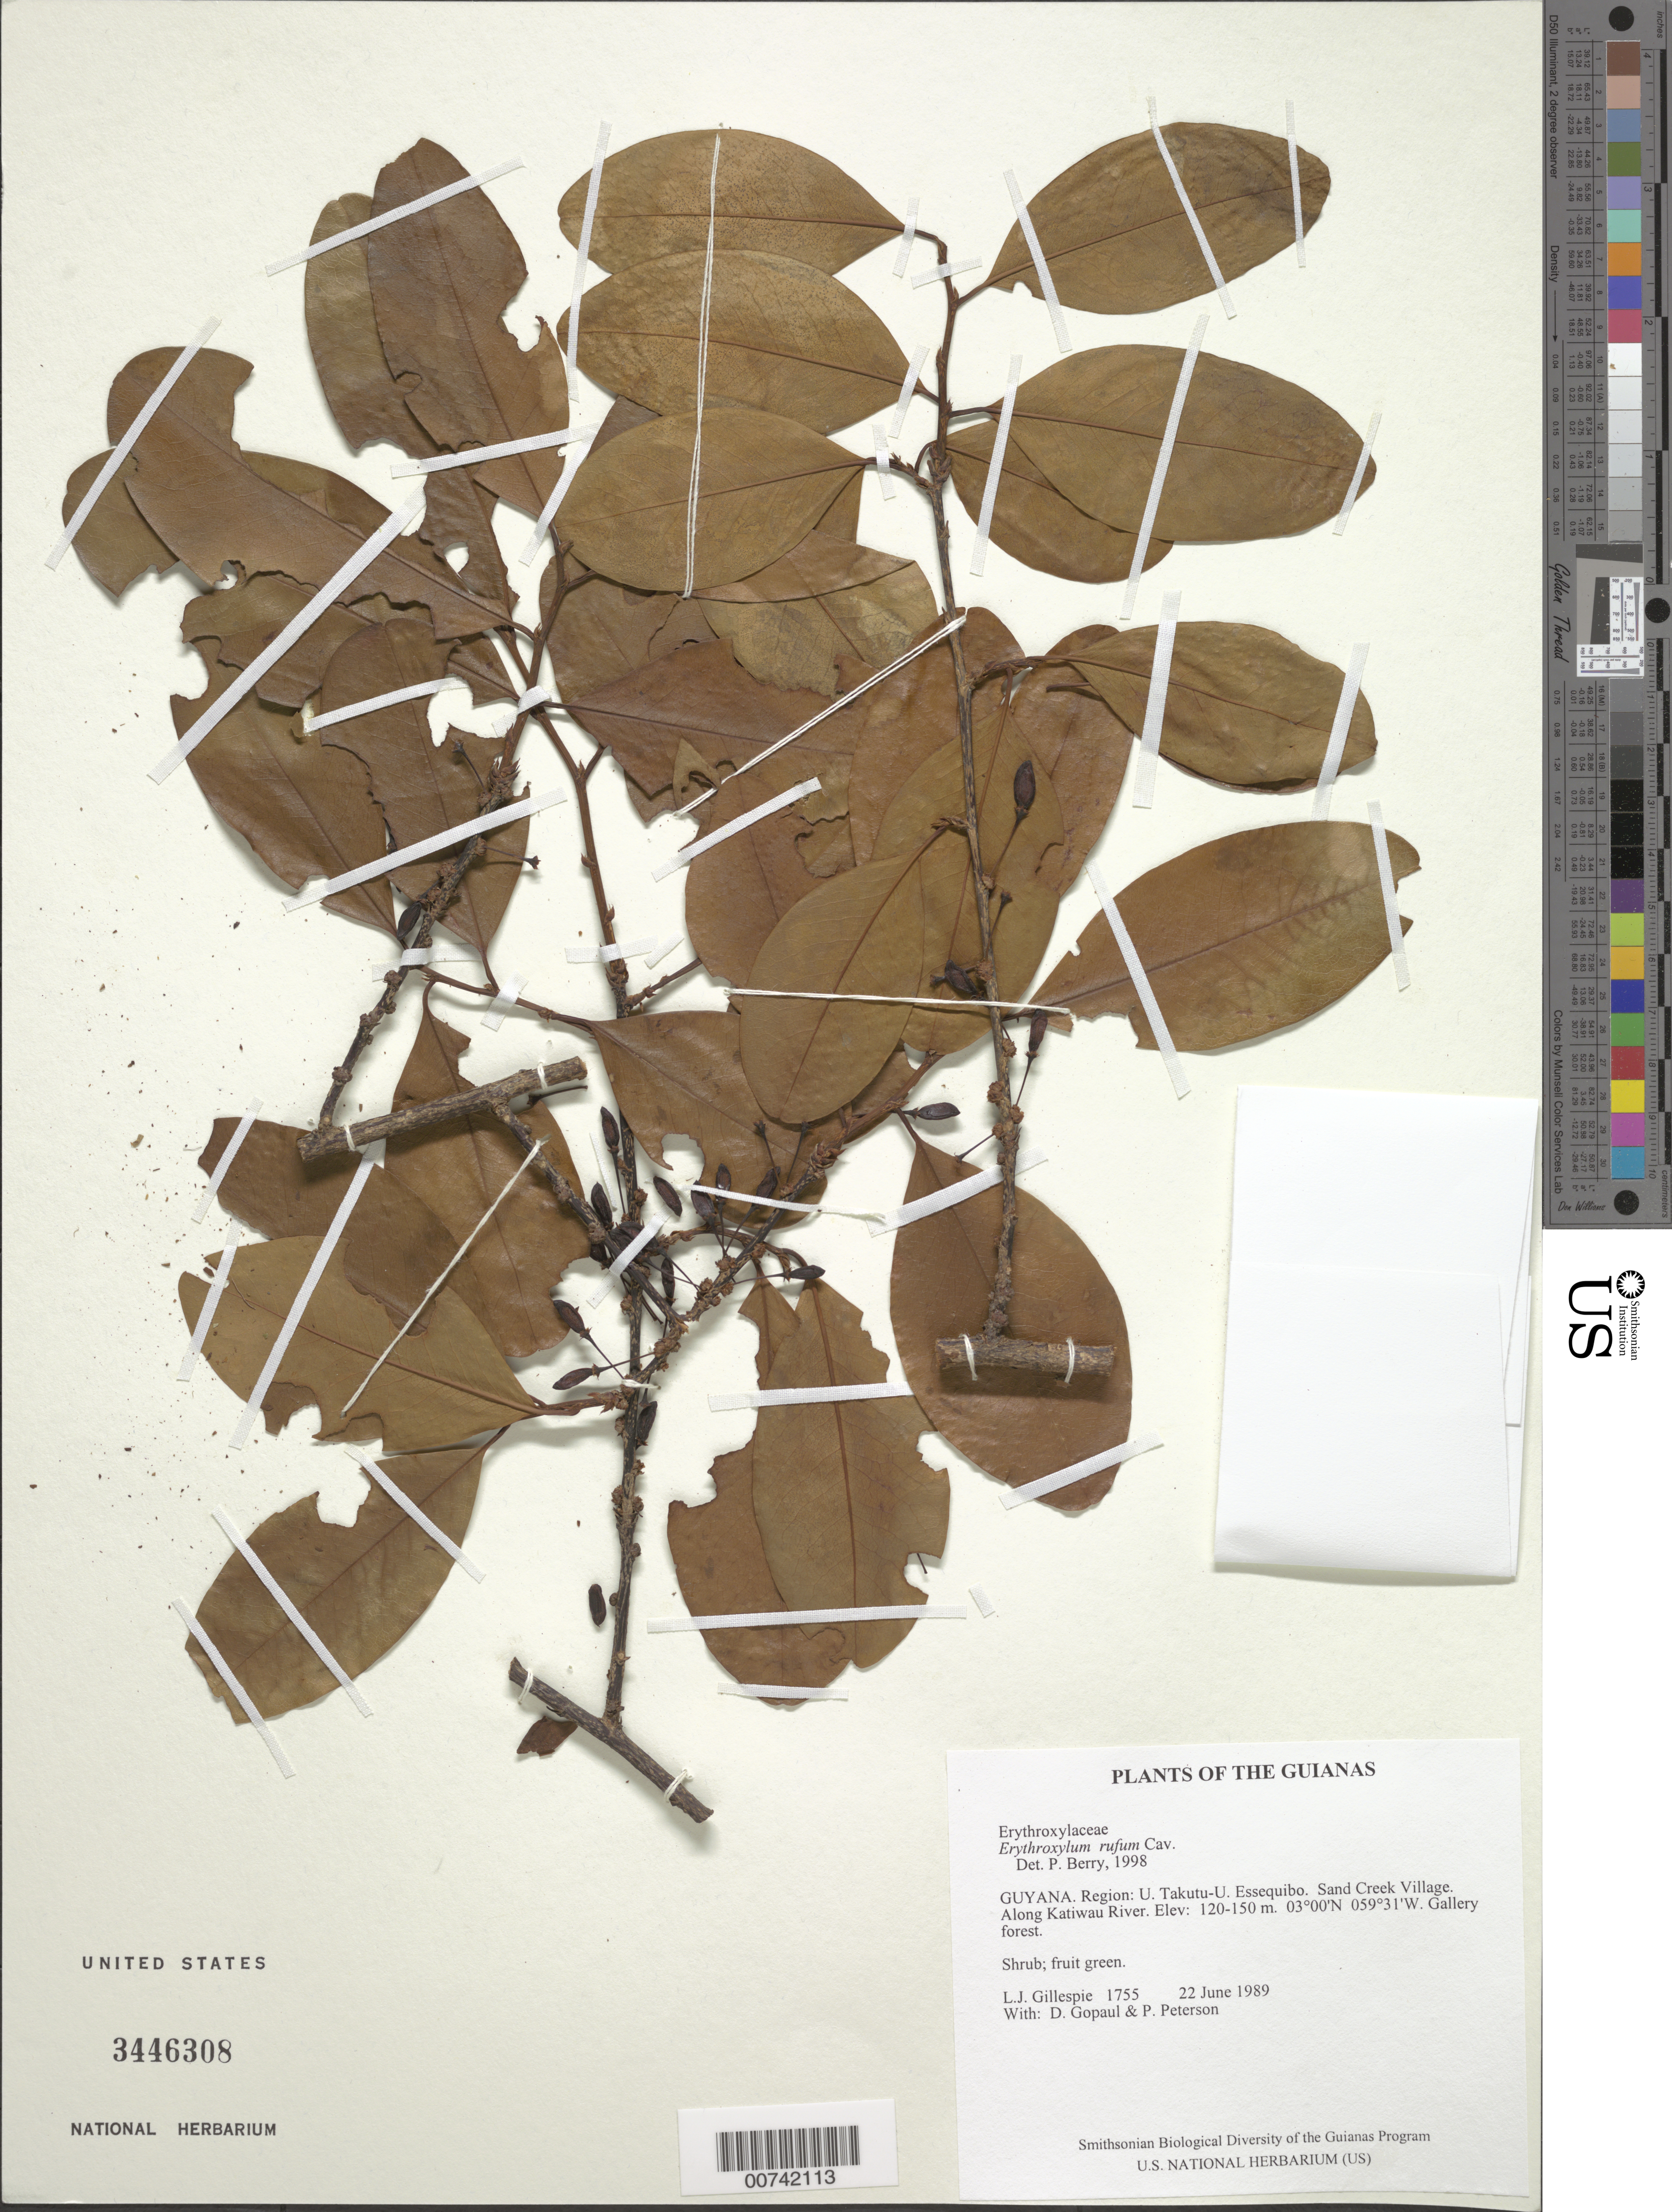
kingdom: Plantae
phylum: Tracheophyta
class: Magnoliopsida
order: Malpighiales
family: Erythroxylaceae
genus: Erythroxylum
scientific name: Erythroxylum rufum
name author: Cav.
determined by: Berry, P. E., (WIS), University of Wisconsin - Madison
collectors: L. J. Gillespie, D. Gopaul & P. M. Peterson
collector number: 1755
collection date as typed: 22 June 1989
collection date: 1989-06-22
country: Guyana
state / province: U. Takutu-U. Essequibo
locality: Sand Creek Village. Along Katiwau River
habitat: Gallery forest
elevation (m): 120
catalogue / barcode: US 3446308